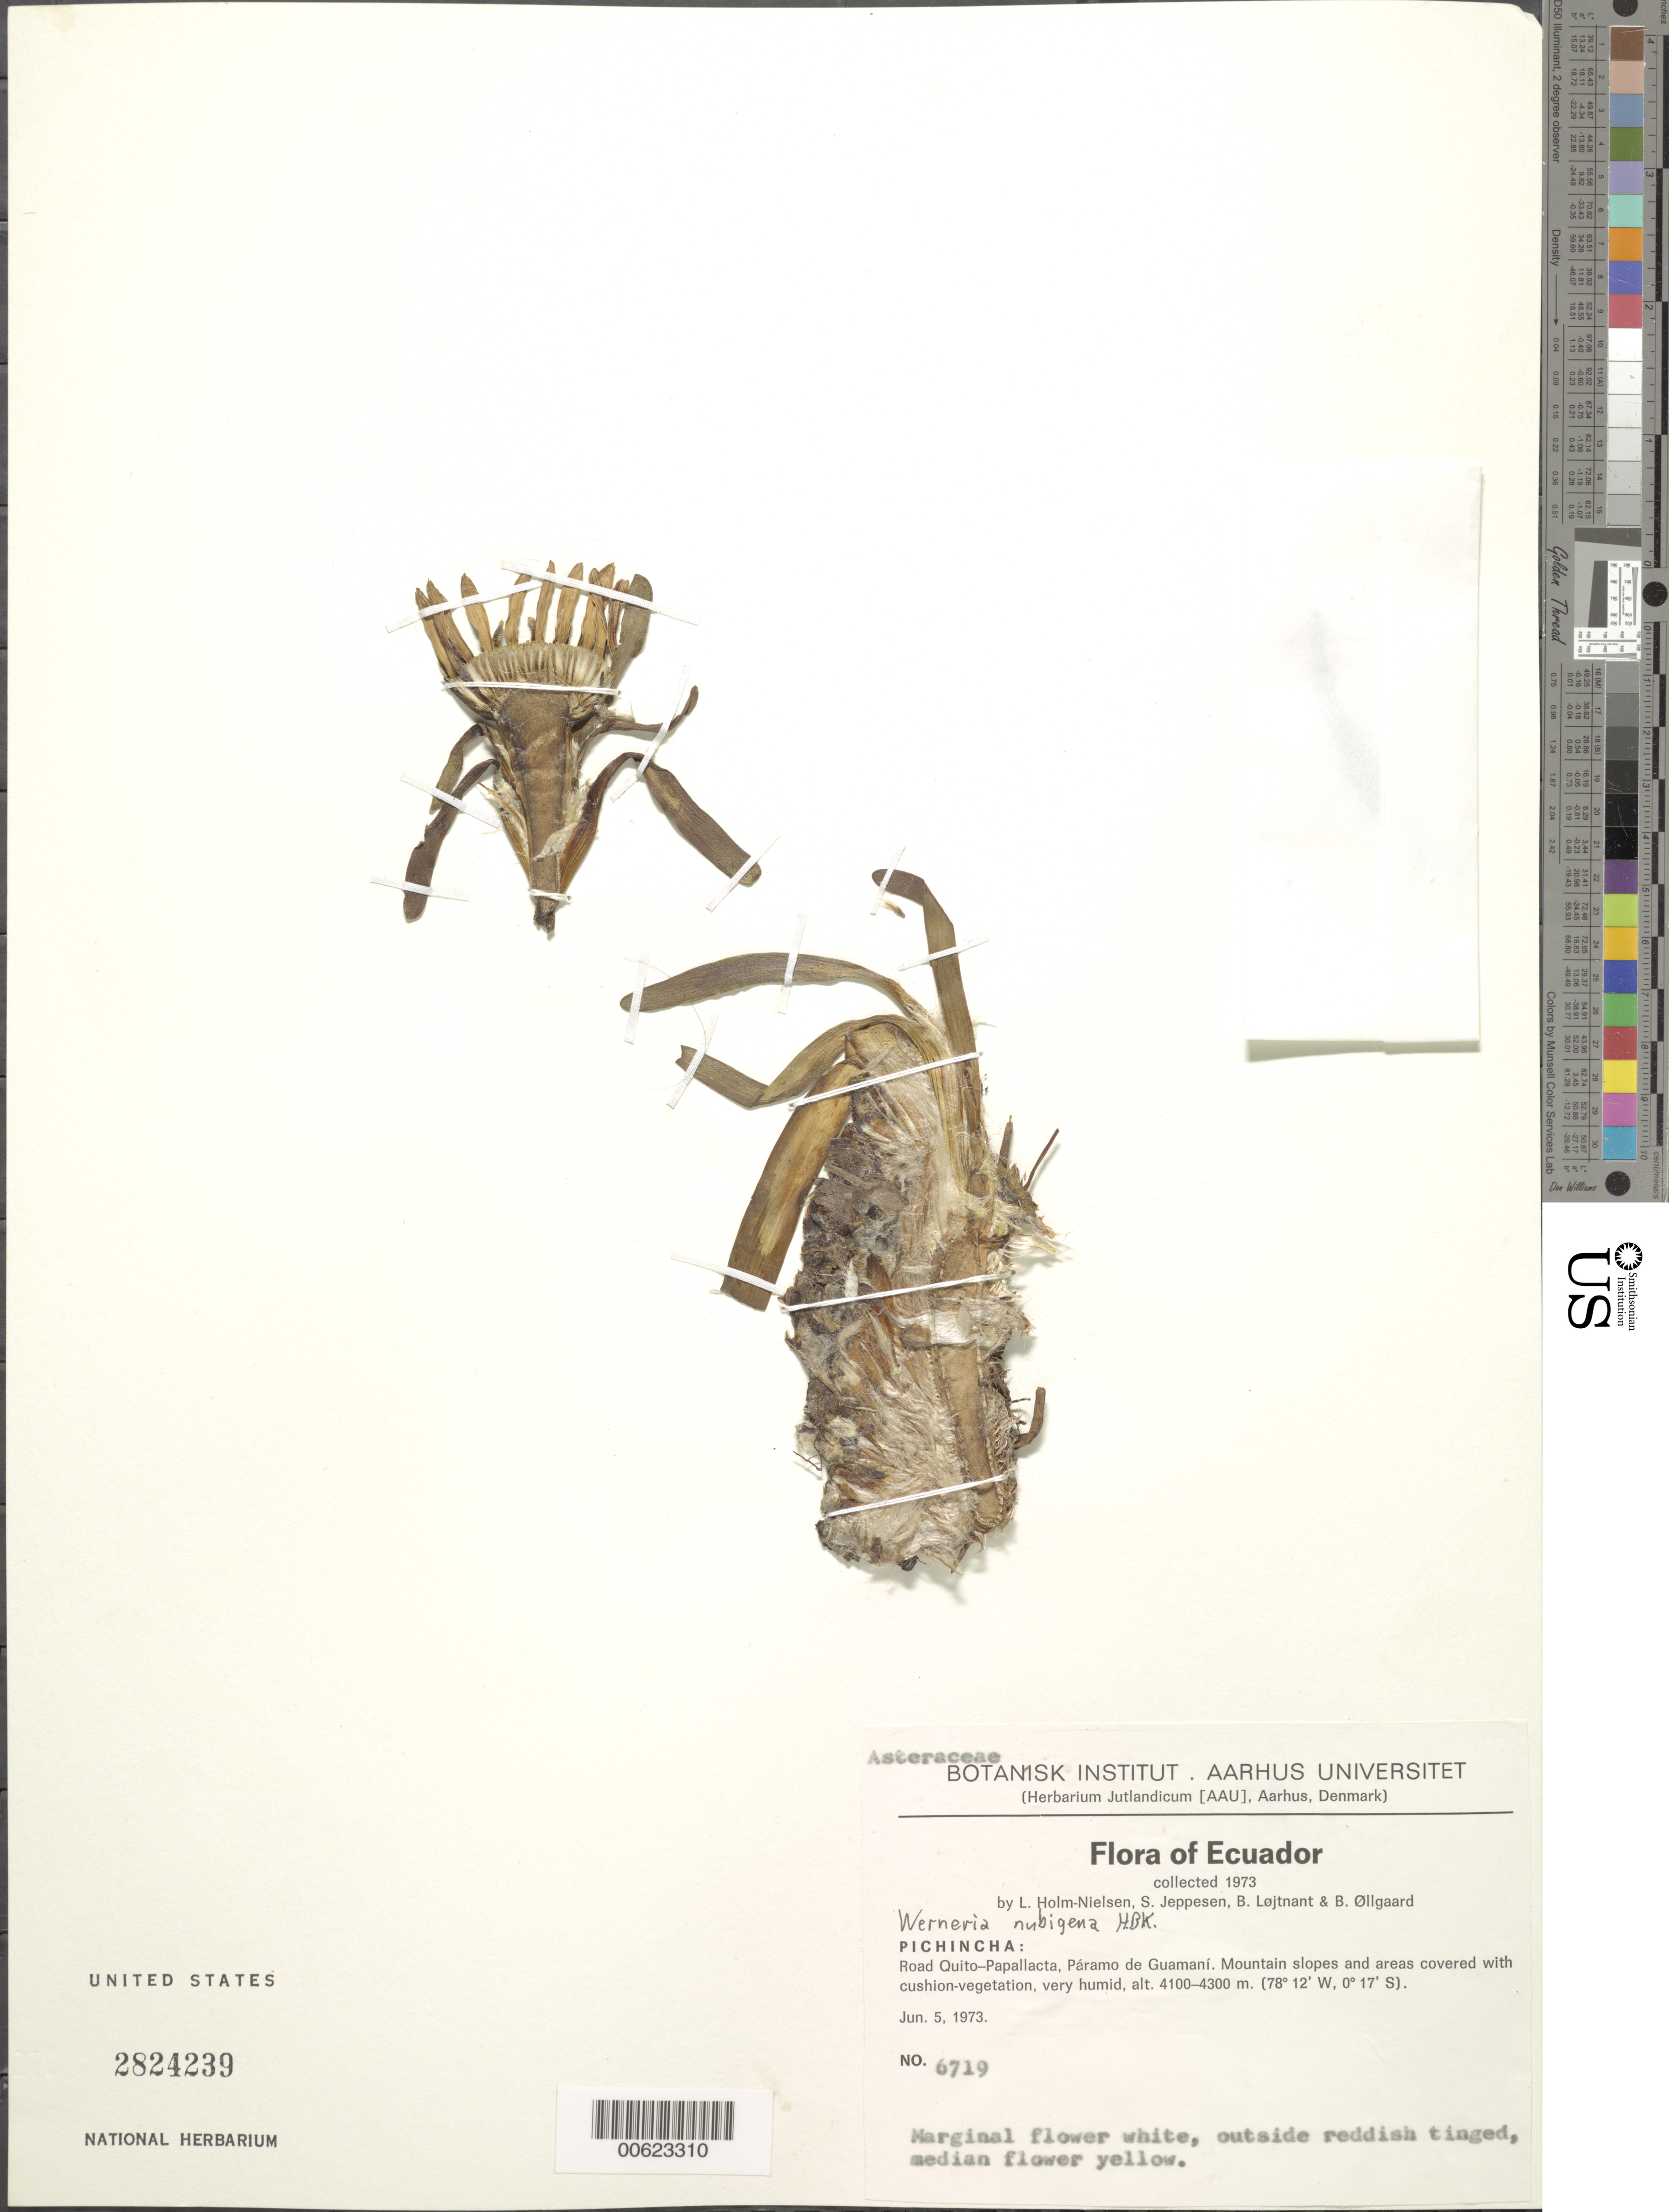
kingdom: Plantae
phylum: Tracheophyta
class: Magnoliopsida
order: Asterales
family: Asteraceae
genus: Werneria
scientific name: Werneria nubigena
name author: Kunth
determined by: Funk, Vicki A., (BOT), Smithsonian Institution - National Museum of Natural History (UNITED STATES)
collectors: L. B. Holm-Nielsen, S. Jeppesen, B. Löjtnant & B. Øllgaard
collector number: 6719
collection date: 1973-06-05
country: Ecuador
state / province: Pichincha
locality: Road Quito-Papallacta, Páramo de Guamaní.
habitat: Mountain slopes and areas covered with cushion-vegetation, very humid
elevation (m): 4100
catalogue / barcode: US 2824239